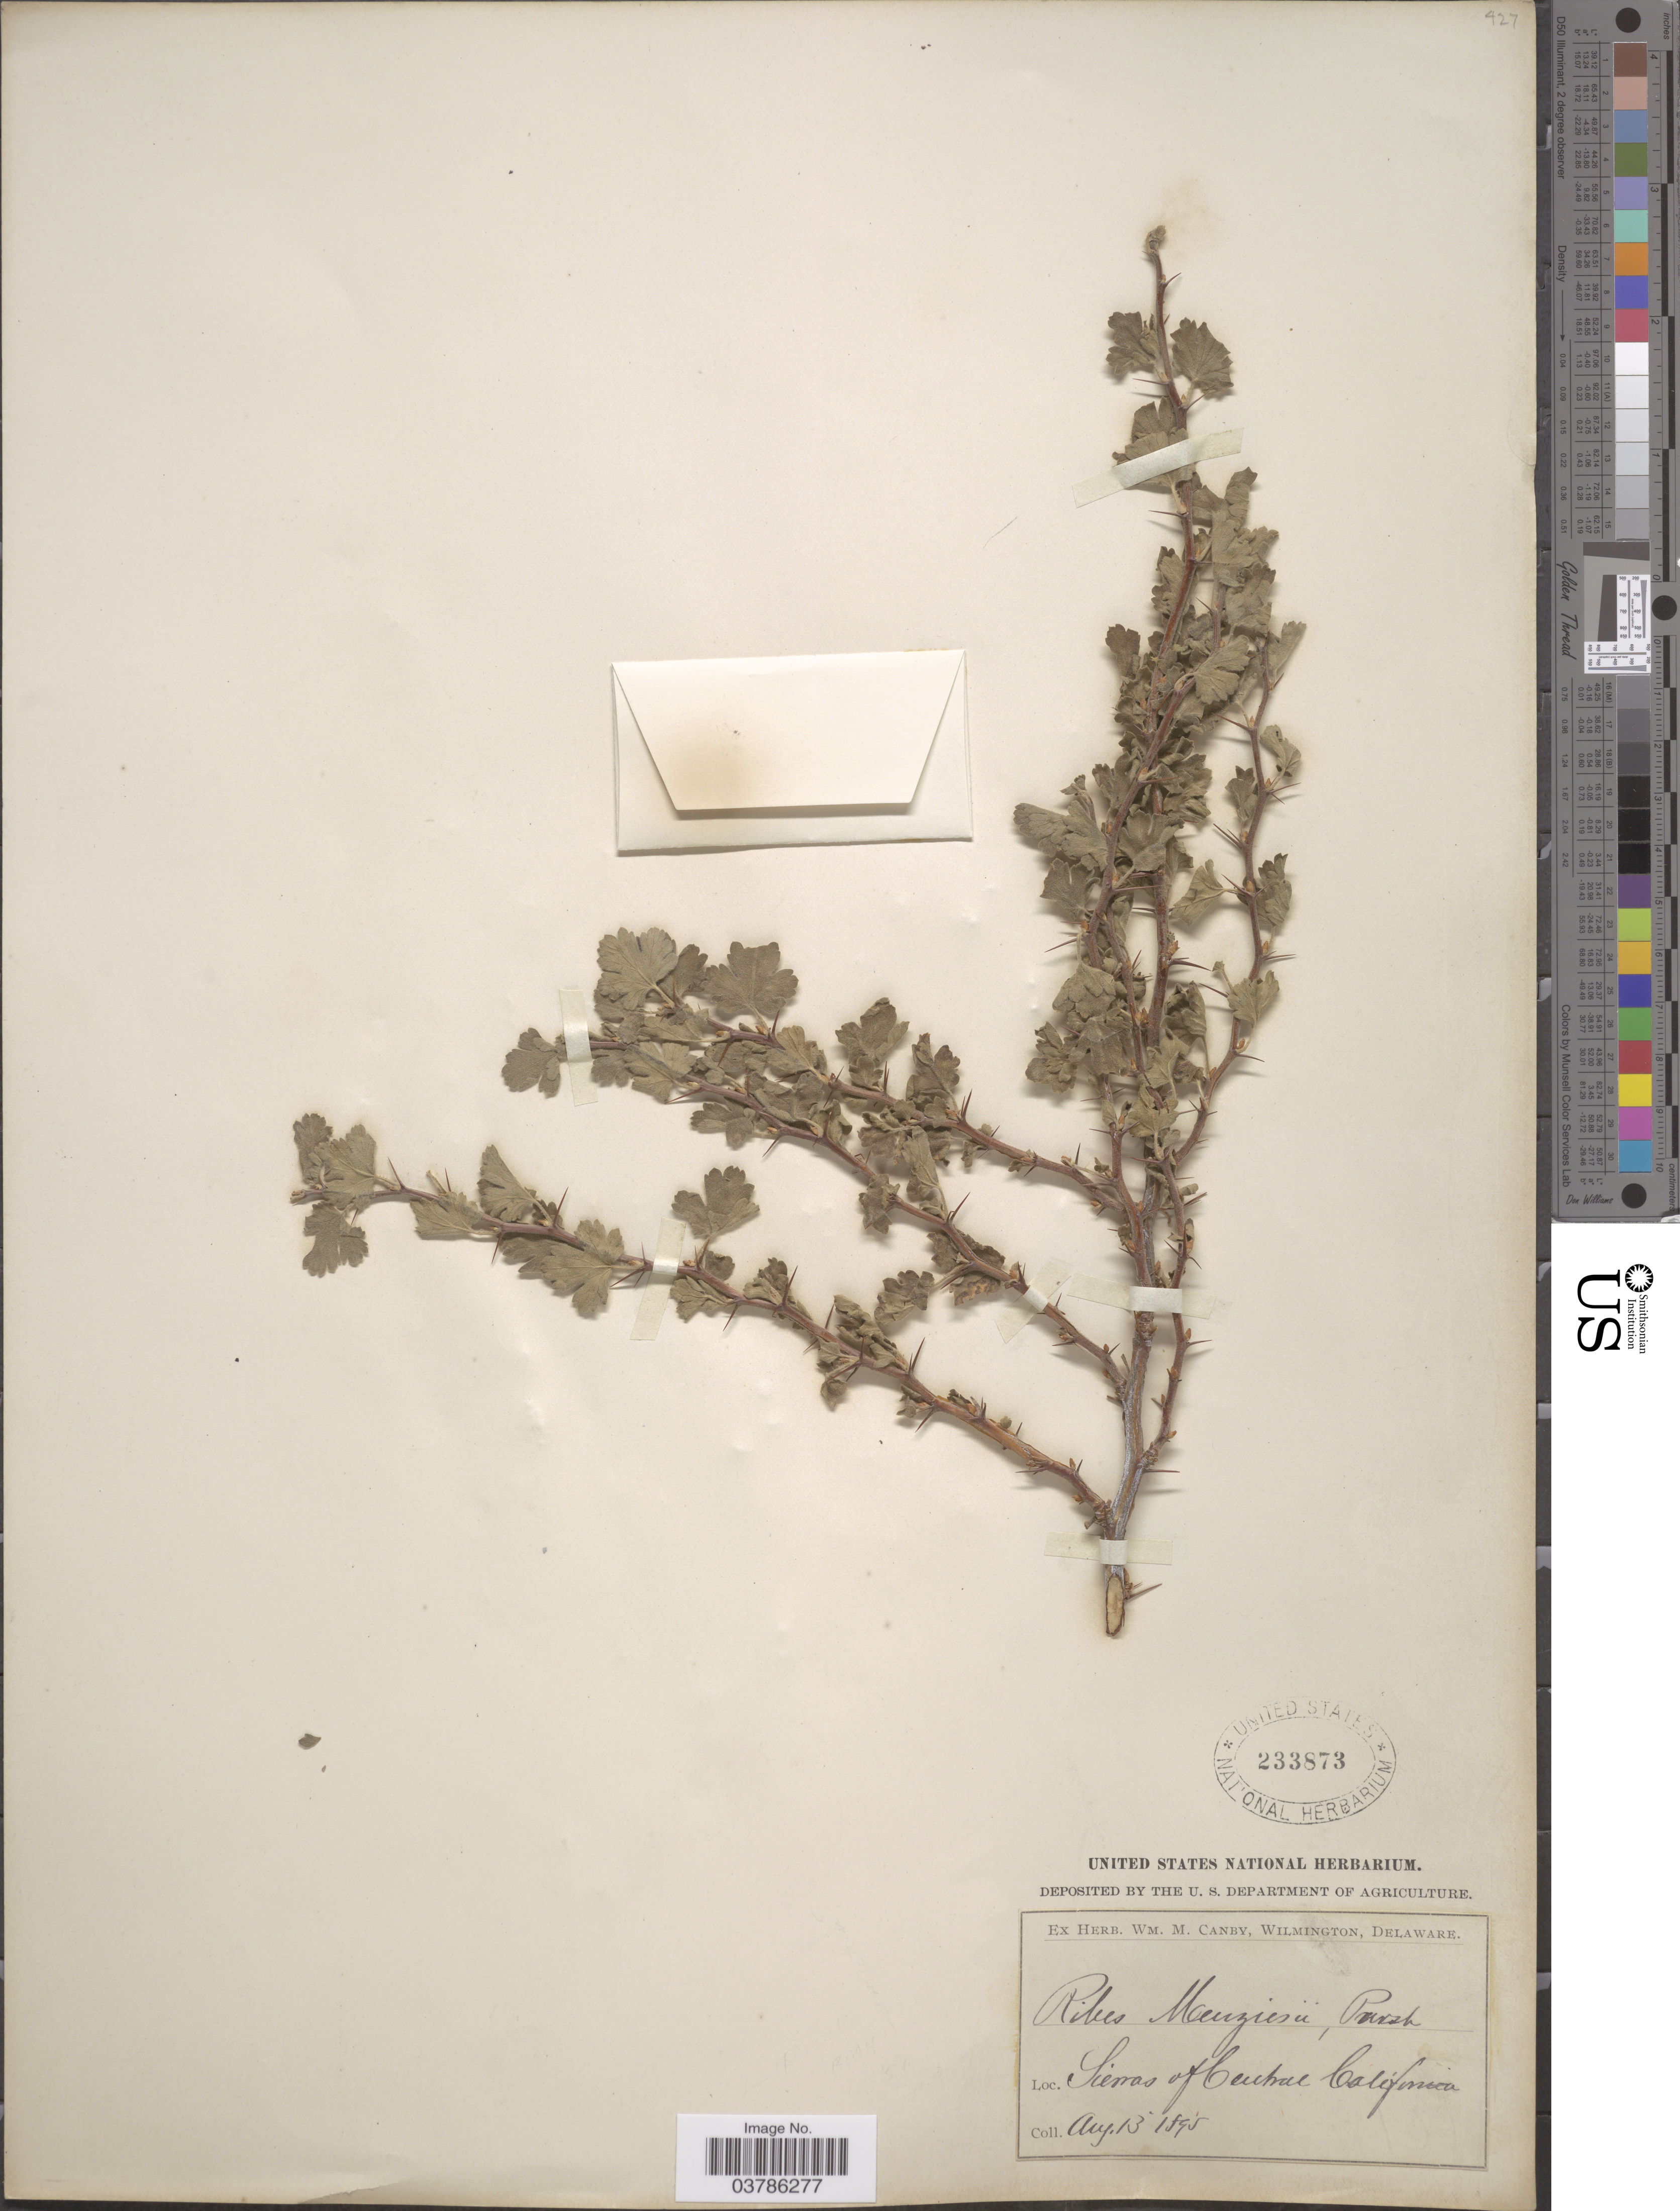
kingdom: Plantae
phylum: Tracheophyta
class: Magnoliopsida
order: Saxifragales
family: Grossulariaceae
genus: Ribes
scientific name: Ribes menziesii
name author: Pursh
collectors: ex herb. W.M. Canby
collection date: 1895-08-13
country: United States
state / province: California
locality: Sierras of Cuentral California.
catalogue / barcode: US 233873